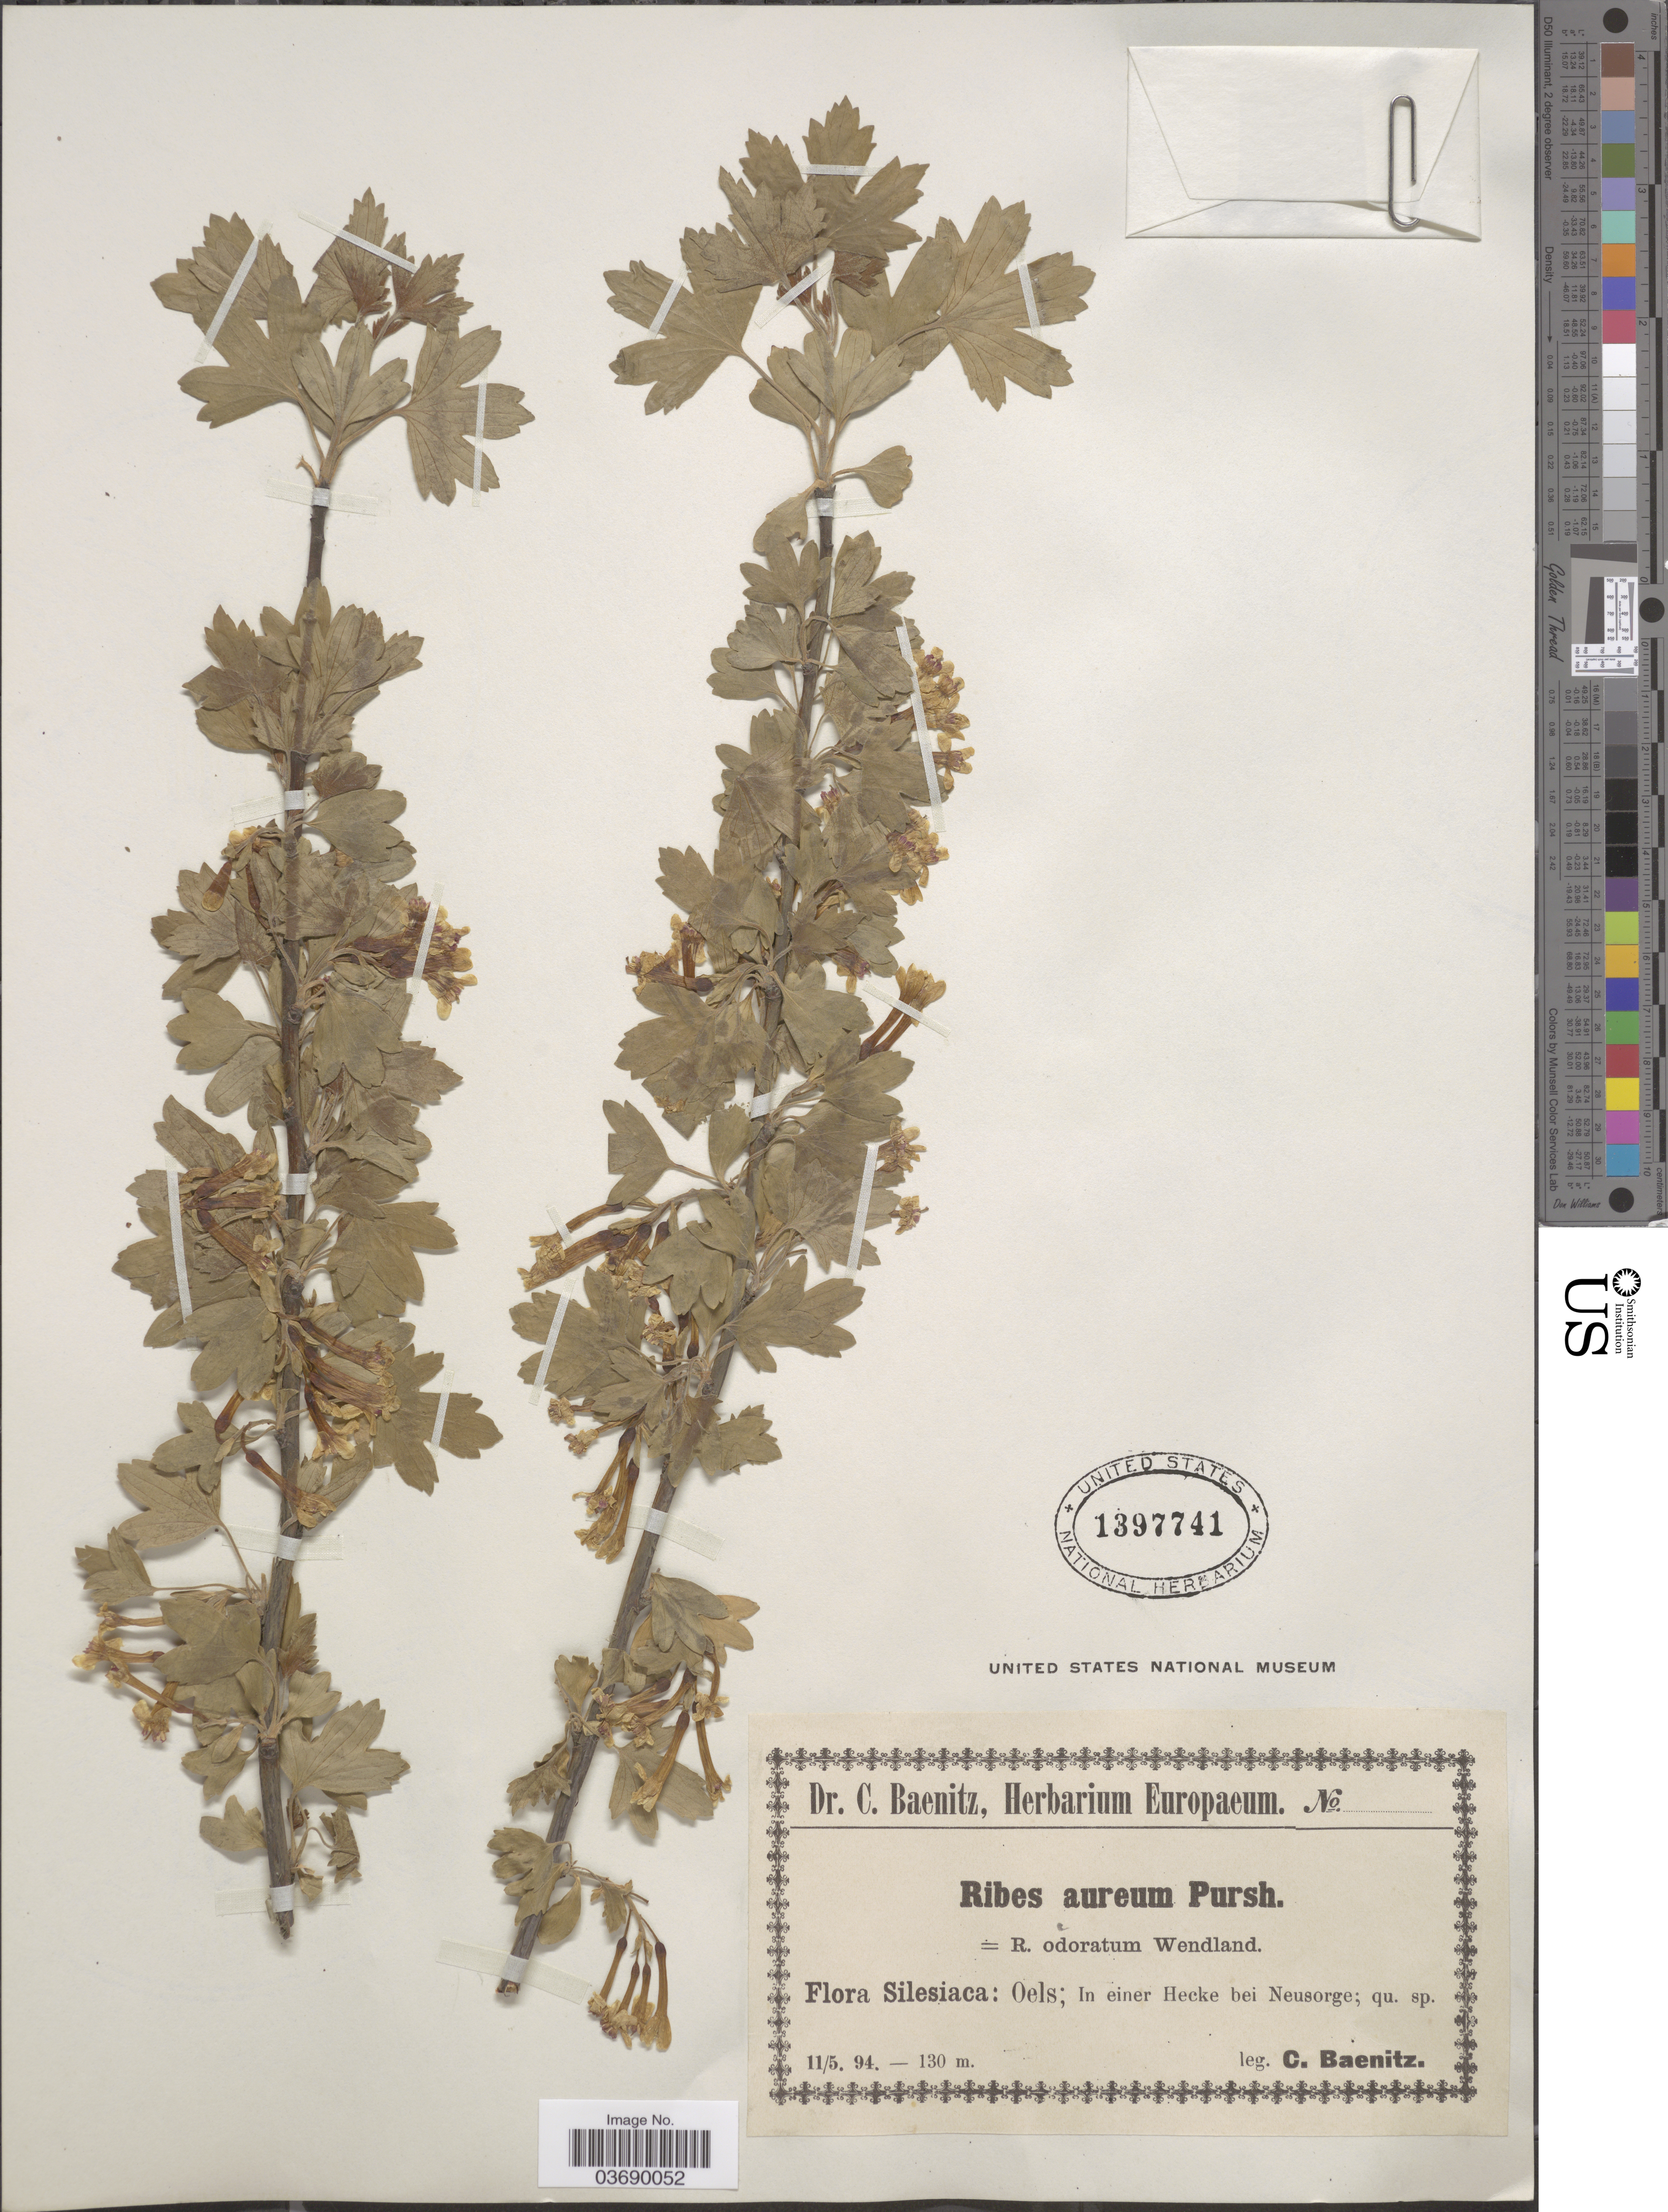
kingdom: Plantae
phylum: Tracheophyta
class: Magnoliopsida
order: Saxifragales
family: Grossulariaceae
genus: Ribes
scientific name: Ribes aureum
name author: Pursh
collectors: C. G. Baenitz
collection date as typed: Transcribed d/m/y: 11/5/94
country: Poland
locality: Silesiaca: Oels; In einer Hecke bei Neusorge.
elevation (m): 130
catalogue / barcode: US 1397741